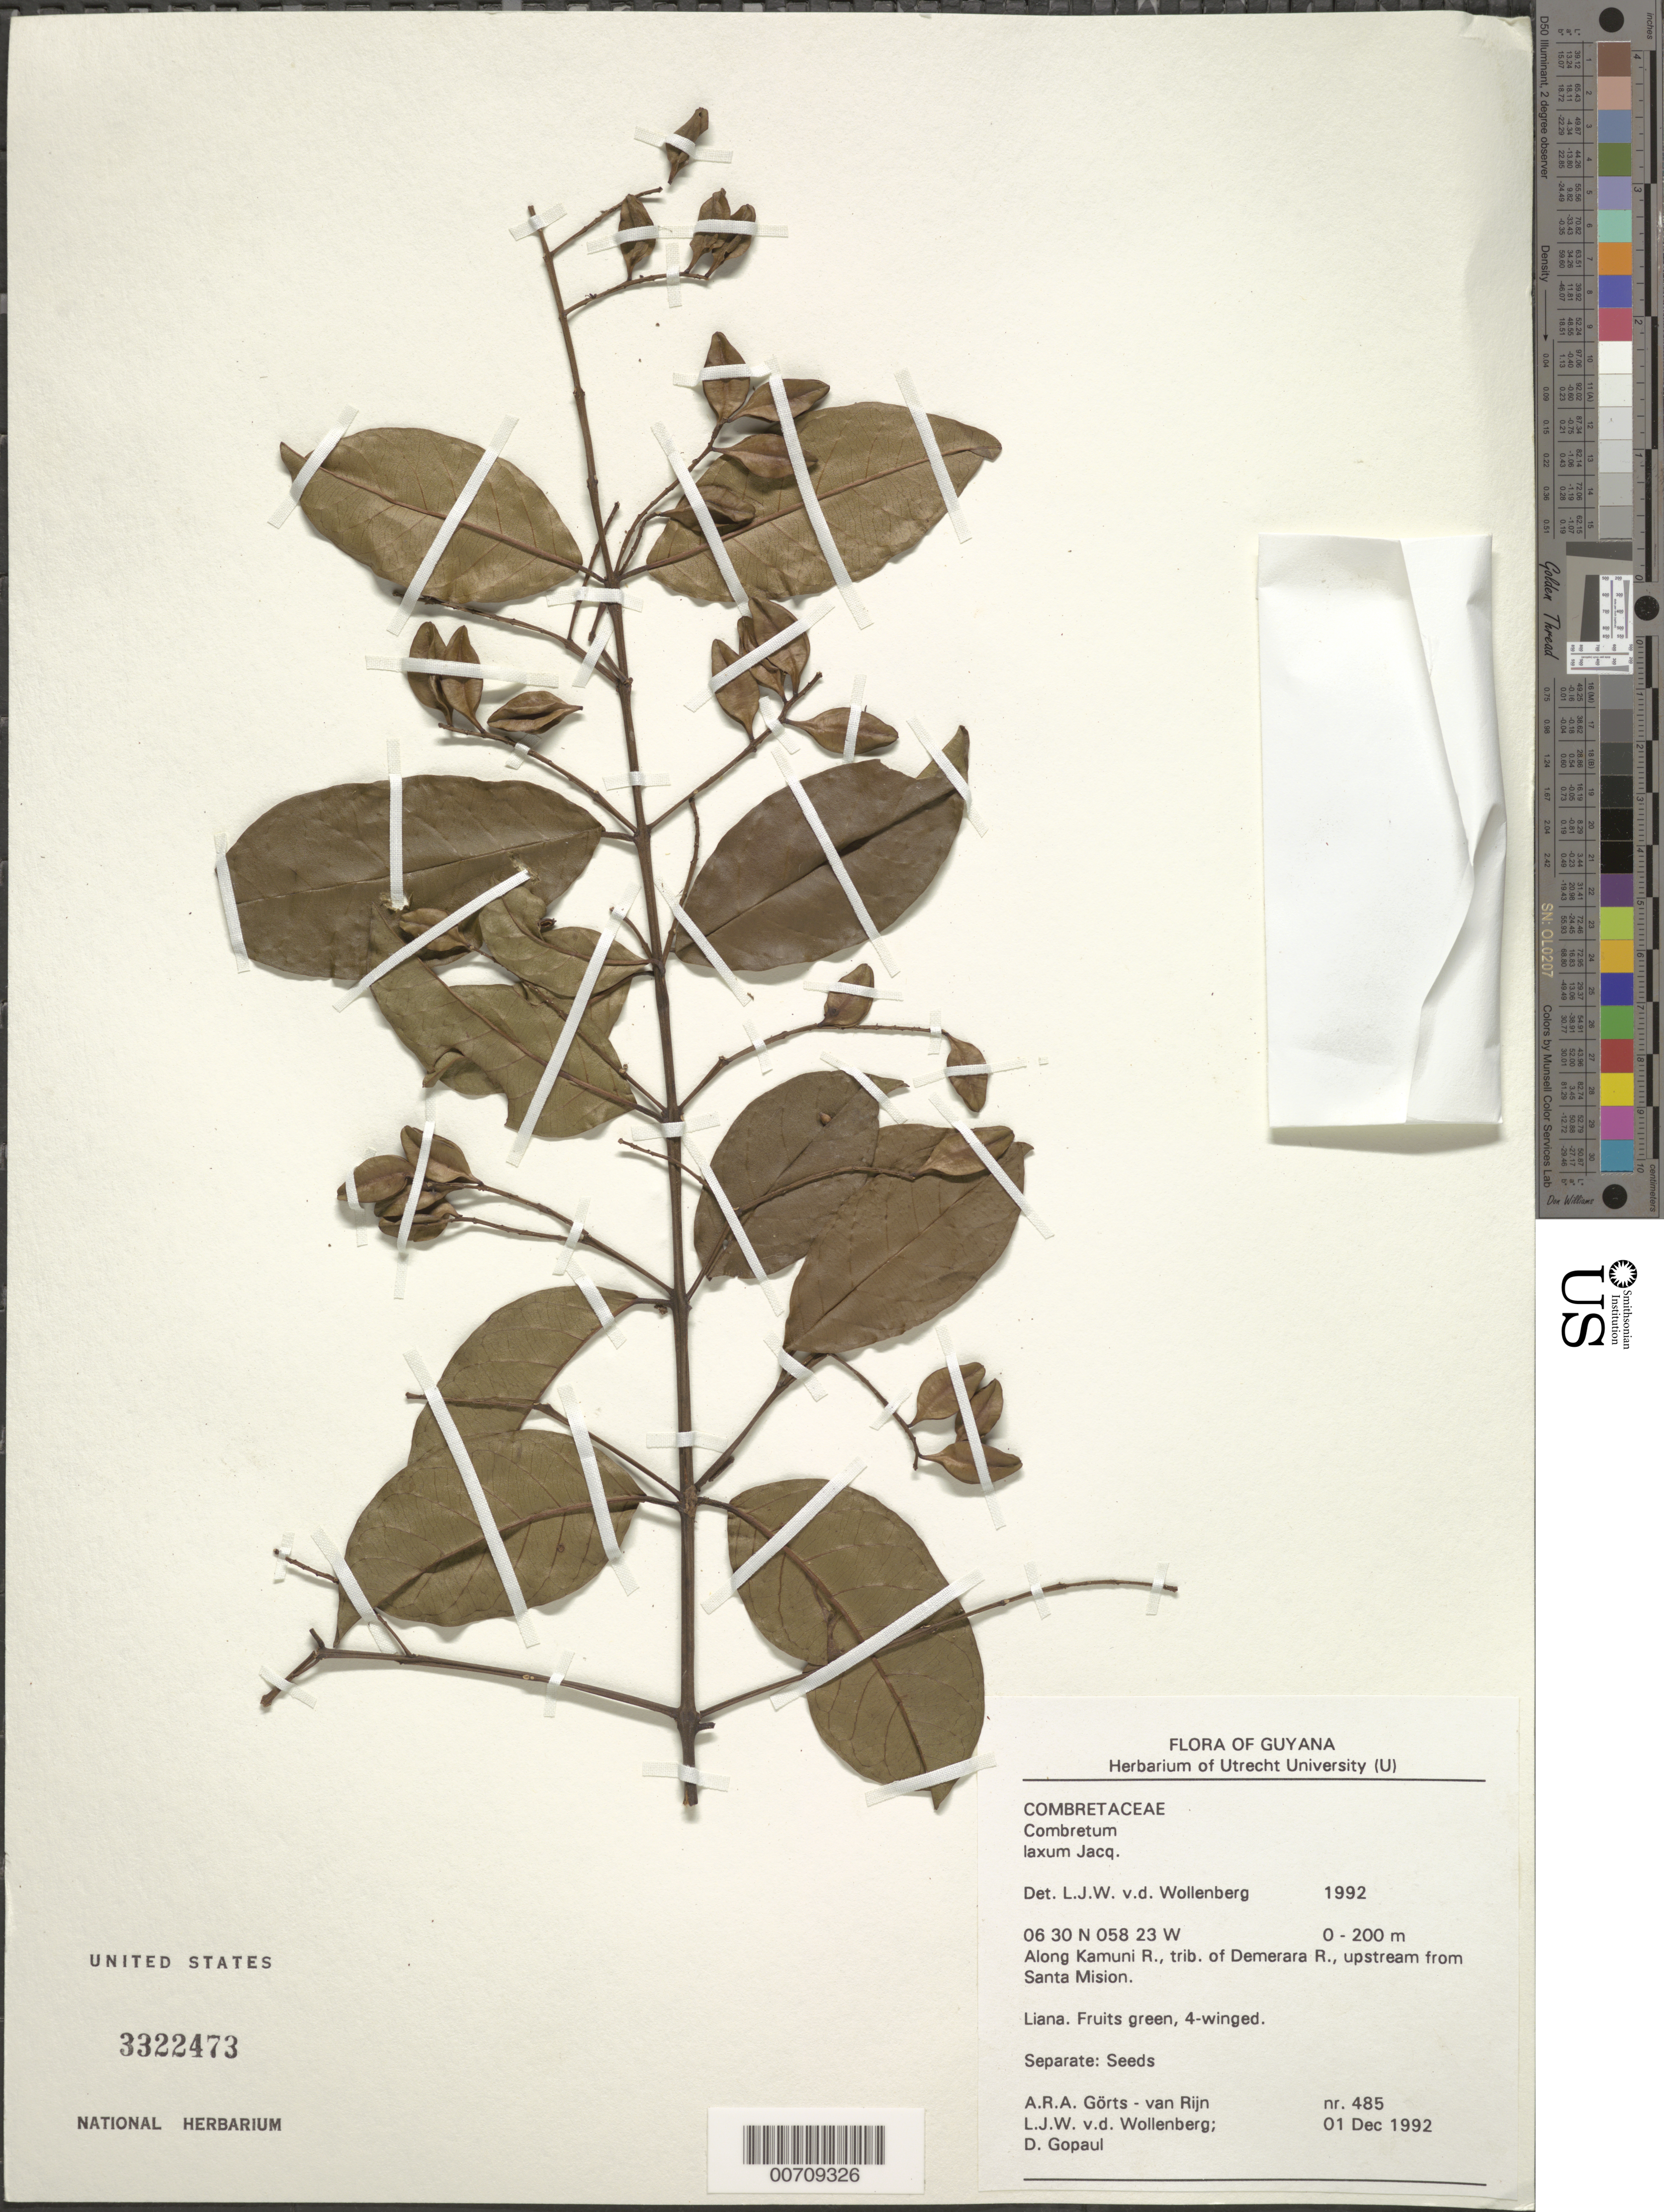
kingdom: Plantae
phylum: Tracheophyta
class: Magnoliopsida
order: Myrtales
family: Combretaceae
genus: Combretum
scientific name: Combretum laxum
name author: Jacq.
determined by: van der Wollenberg, L. J. W.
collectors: A. .R. A. Görts-van Rijn, L. van der Wollenberg & D. Gopaul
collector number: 485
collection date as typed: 1-Dec-92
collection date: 1992-12-01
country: Guyana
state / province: Demerara-Mahaica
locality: Kamuni R., trib. of Demerara R., upstream from Santa Mission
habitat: Along river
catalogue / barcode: US 3322473